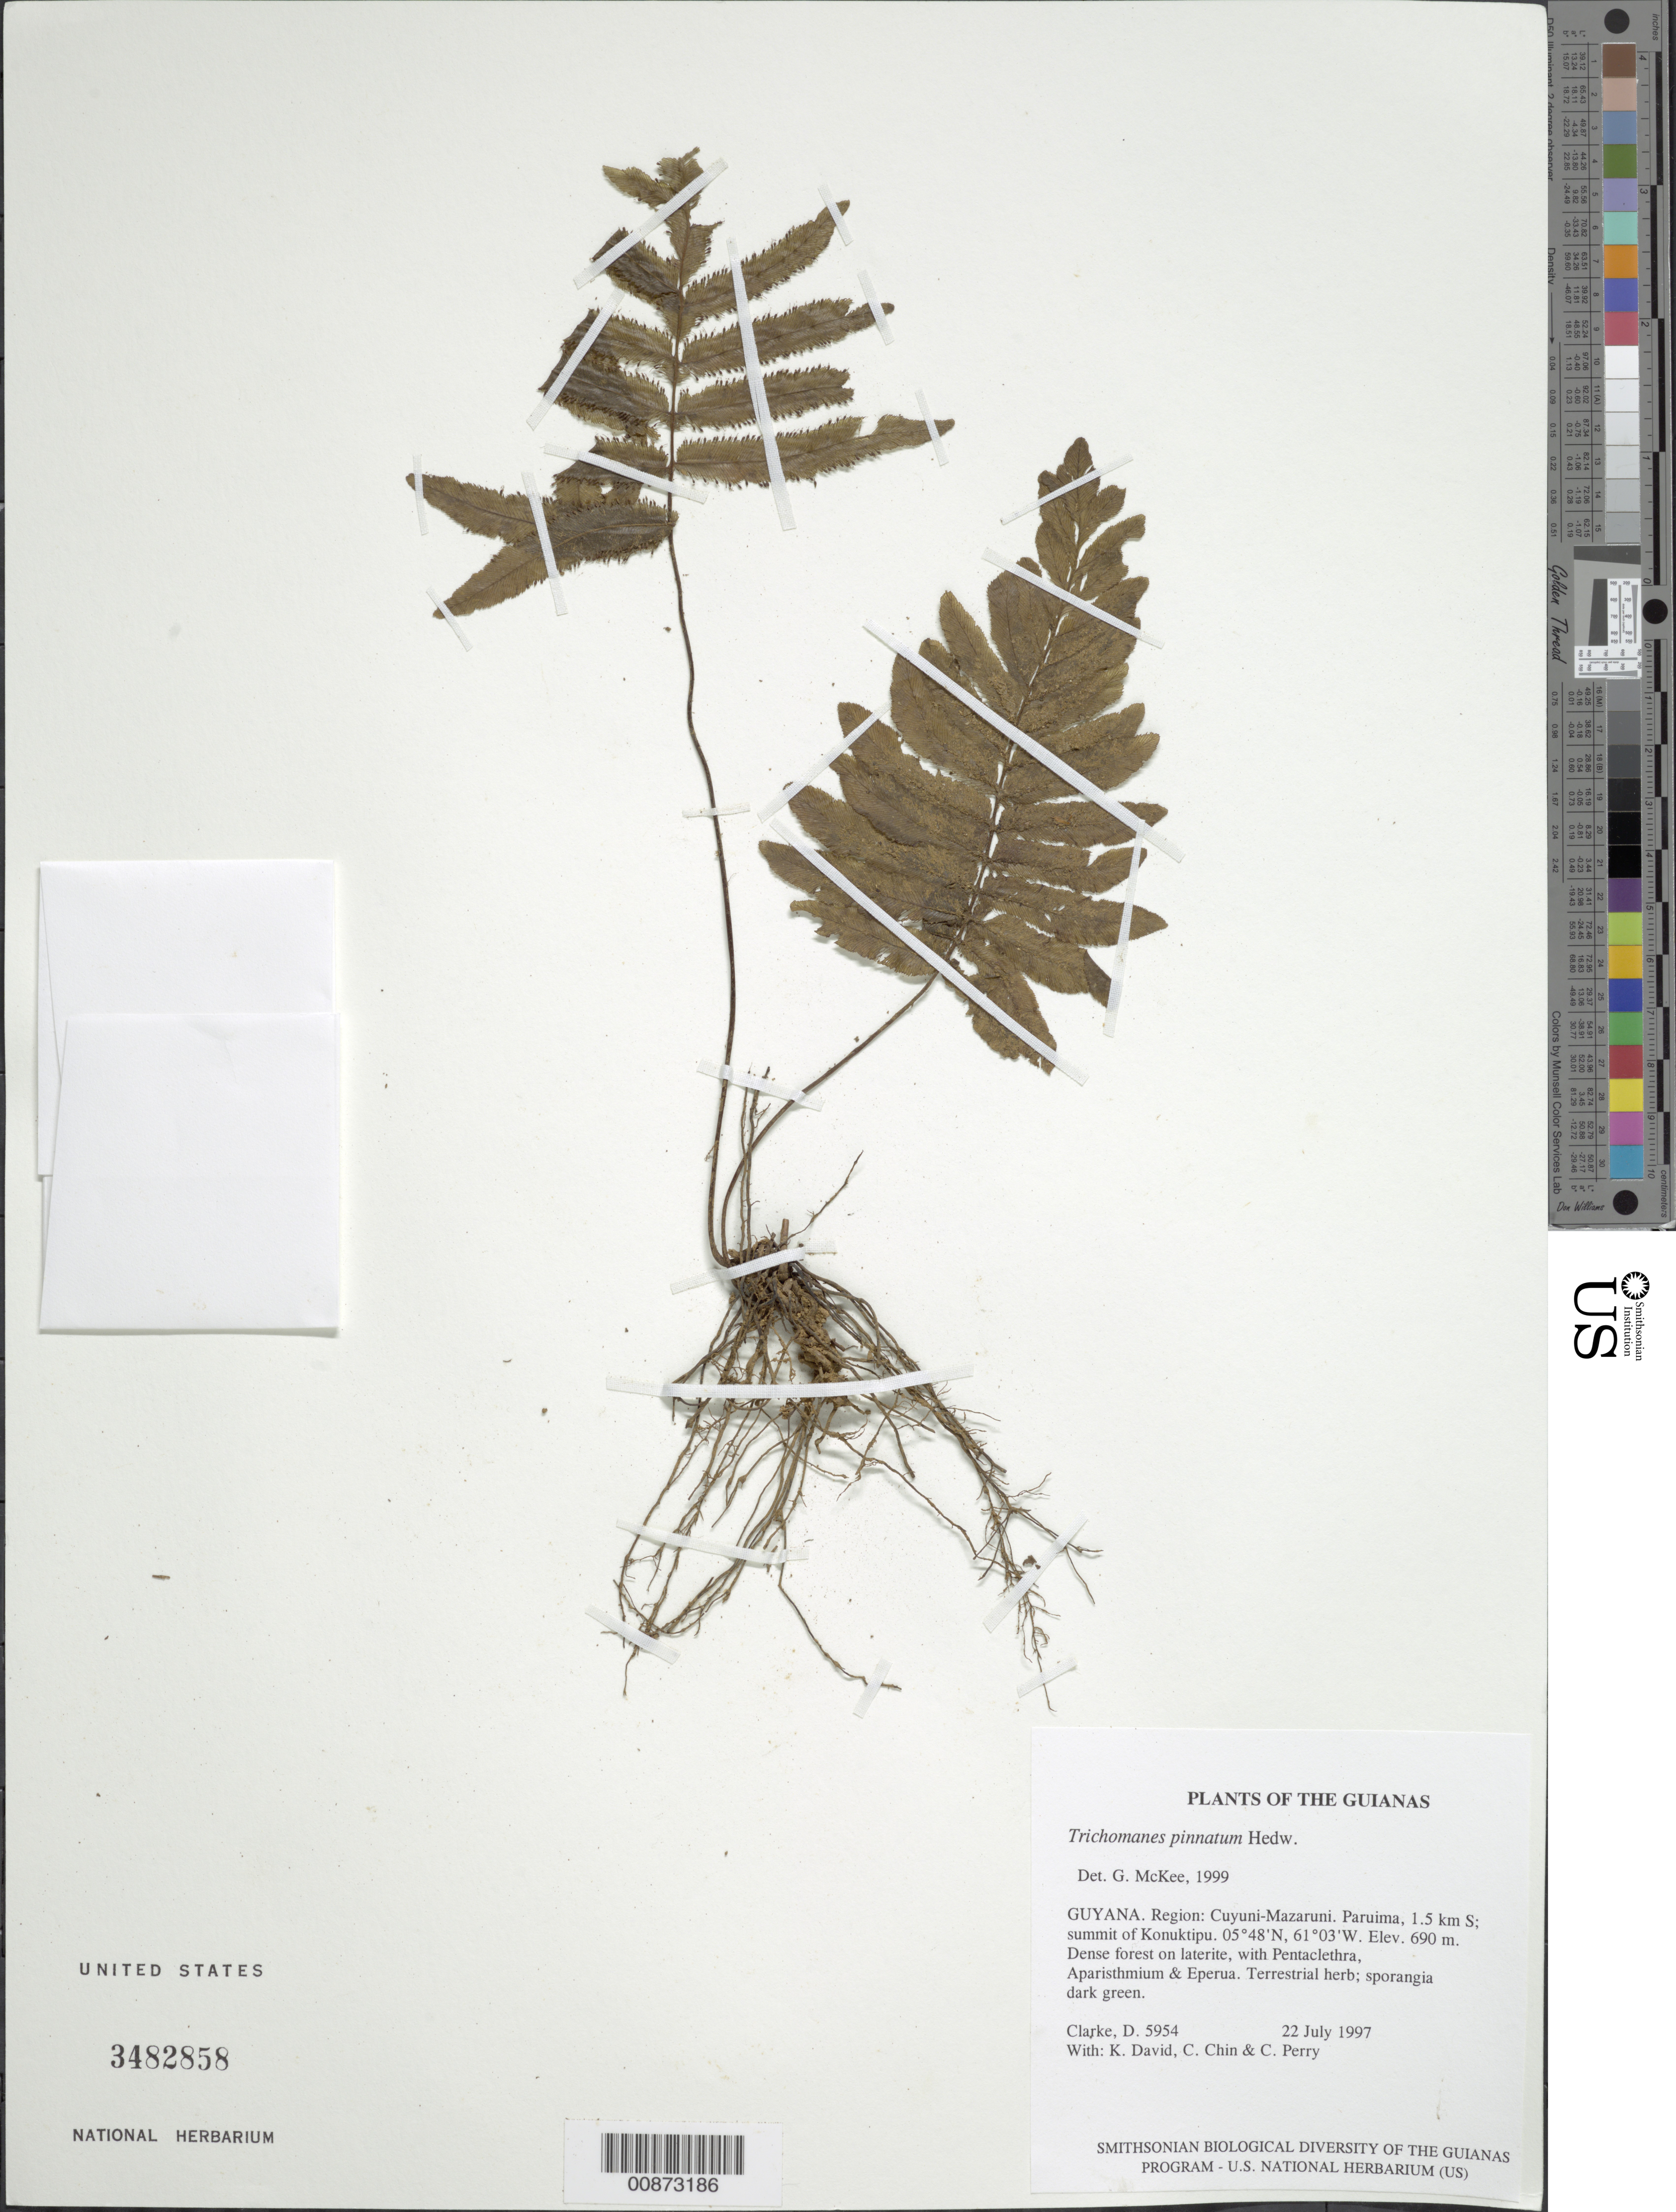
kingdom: Plantae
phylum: Tracheophyta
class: Polypodiopsida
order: Hymenophyllales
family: Hymenophyllaceae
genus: Trichomanes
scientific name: Trichomanes pinnatum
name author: Hedw.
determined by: McKee, G. S., (US), NMNH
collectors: H. D. Clarke, K. David, C. Chin & C. Perry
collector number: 5954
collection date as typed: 22 July 1997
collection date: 1997-07-22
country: Guyana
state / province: Cuyuni-Mazaruni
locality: Paruima, 1.5 km S; summit of Konuktipu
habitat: Dense forest on laterite, with Pentaclethra, Aparisthmium & Eperua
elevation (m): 690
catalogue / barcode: US 3482858